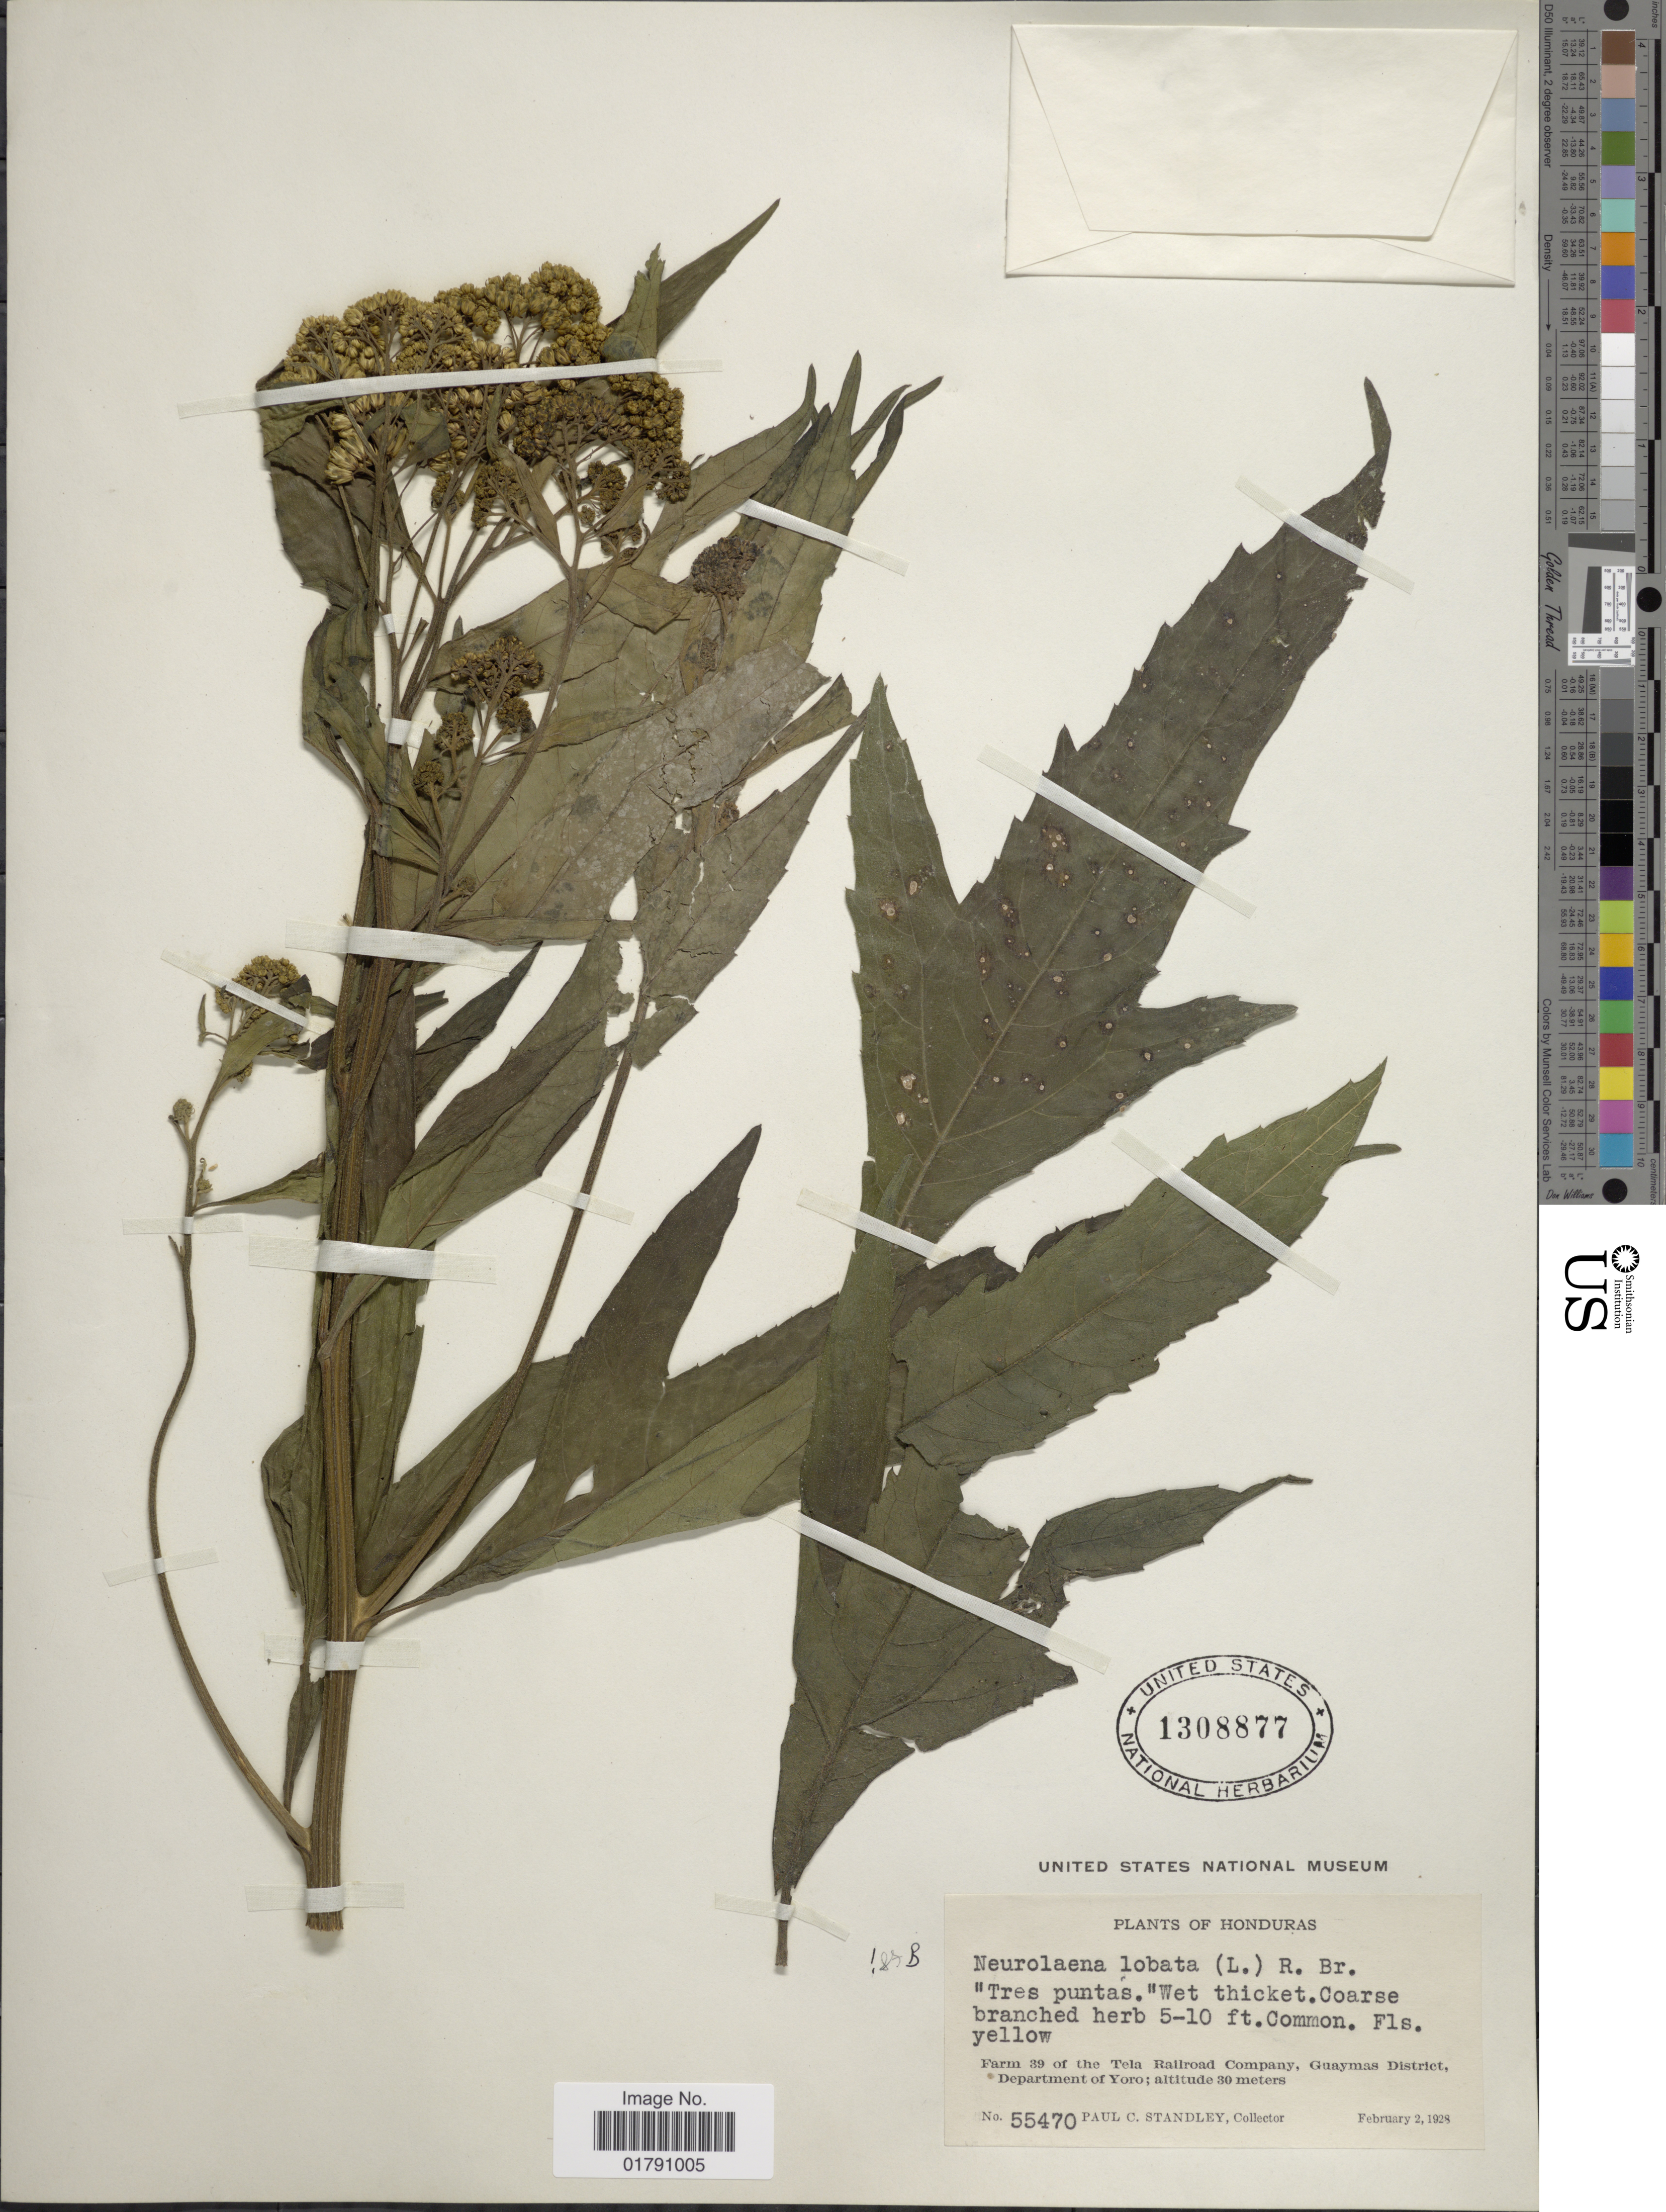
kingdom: Plantae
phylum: Tracheophyta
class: Magnoliopsida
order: Asterales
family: Asteraceae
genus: Neurolaena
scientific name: Neurolaena lobata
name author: (L.) R. Br. ex Cass.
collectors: P. C. Standley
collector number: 55470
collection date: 1928-02-02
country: Honduras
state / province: Yoro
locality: Farm 39 of the Tela Railroad Company, Guaymas District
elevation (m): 30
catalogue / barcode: US 1308877